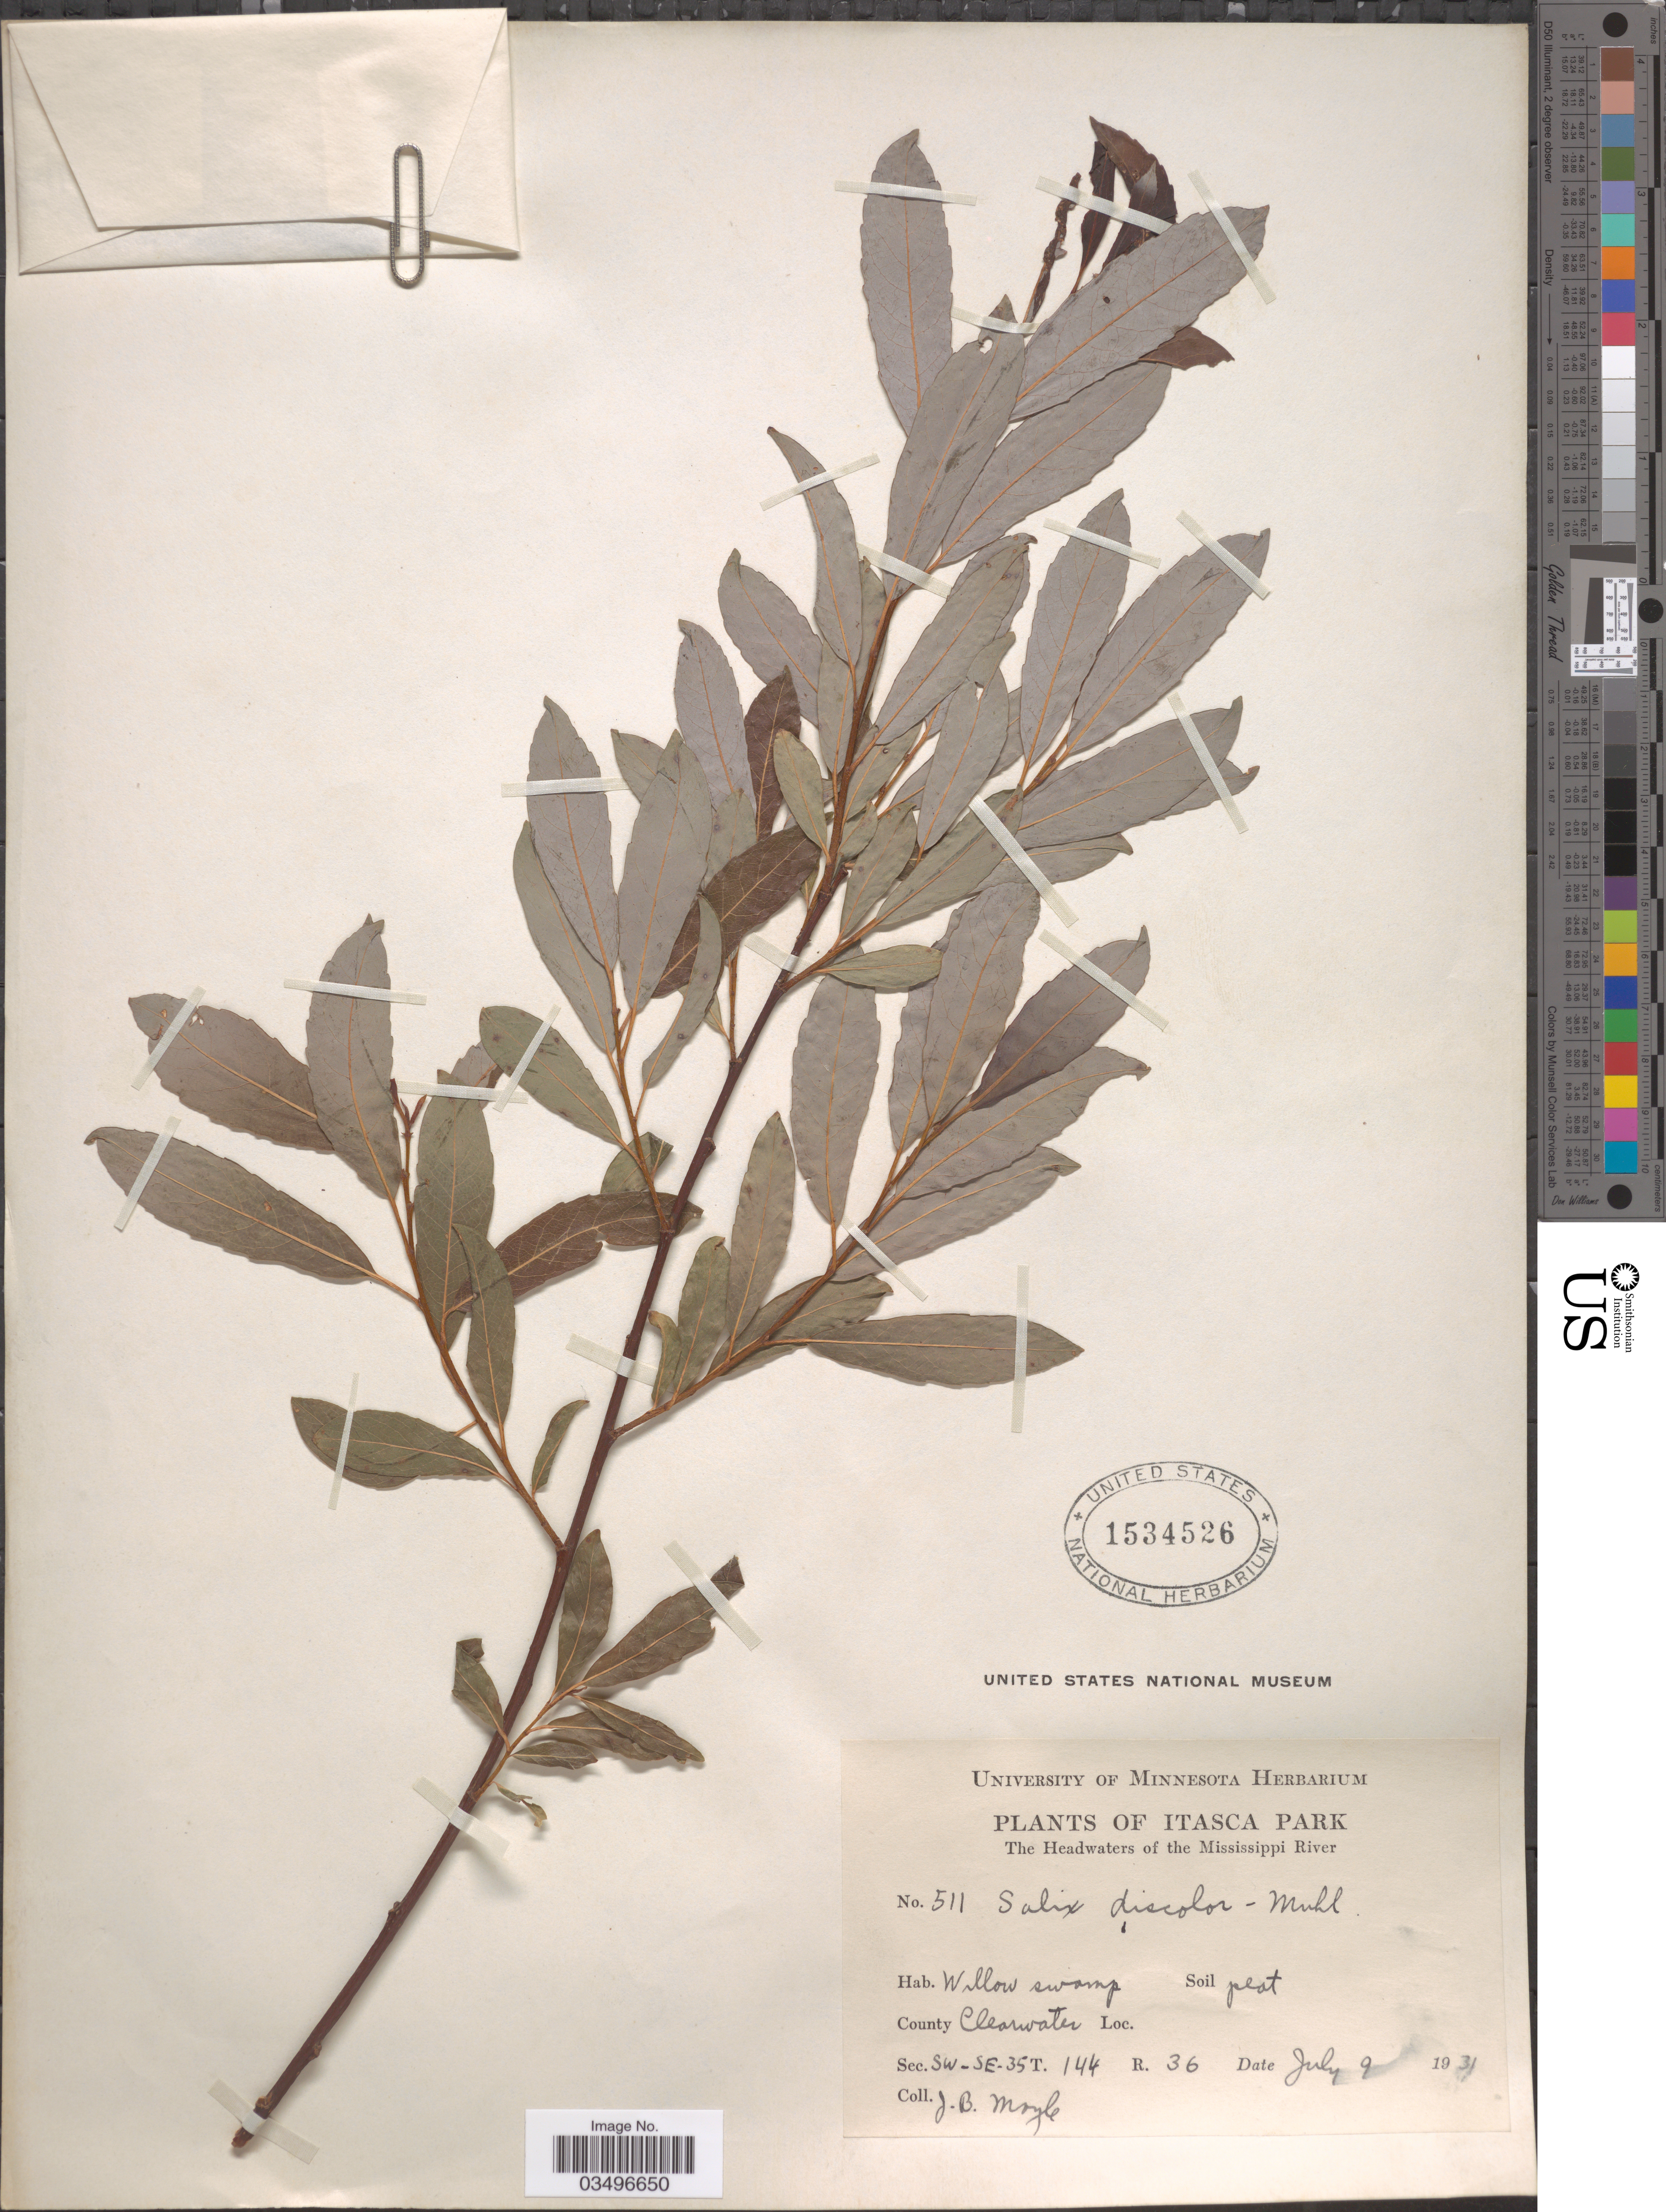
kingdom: Plantae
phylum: Tracheophyta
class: Magnoliopsida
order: Malpighiales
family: Salicaceae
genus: Salix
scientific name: Salix discolor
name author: Muhl.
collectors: J. Moyle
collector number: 511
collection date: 1931-07-09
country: United States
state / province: Minnesota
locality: Itasca Park. The Headwaters of the Mississippi River. County Clearwater. Sec. SW-SE-35 T. 144 R. 36.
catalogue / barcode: US 1534526